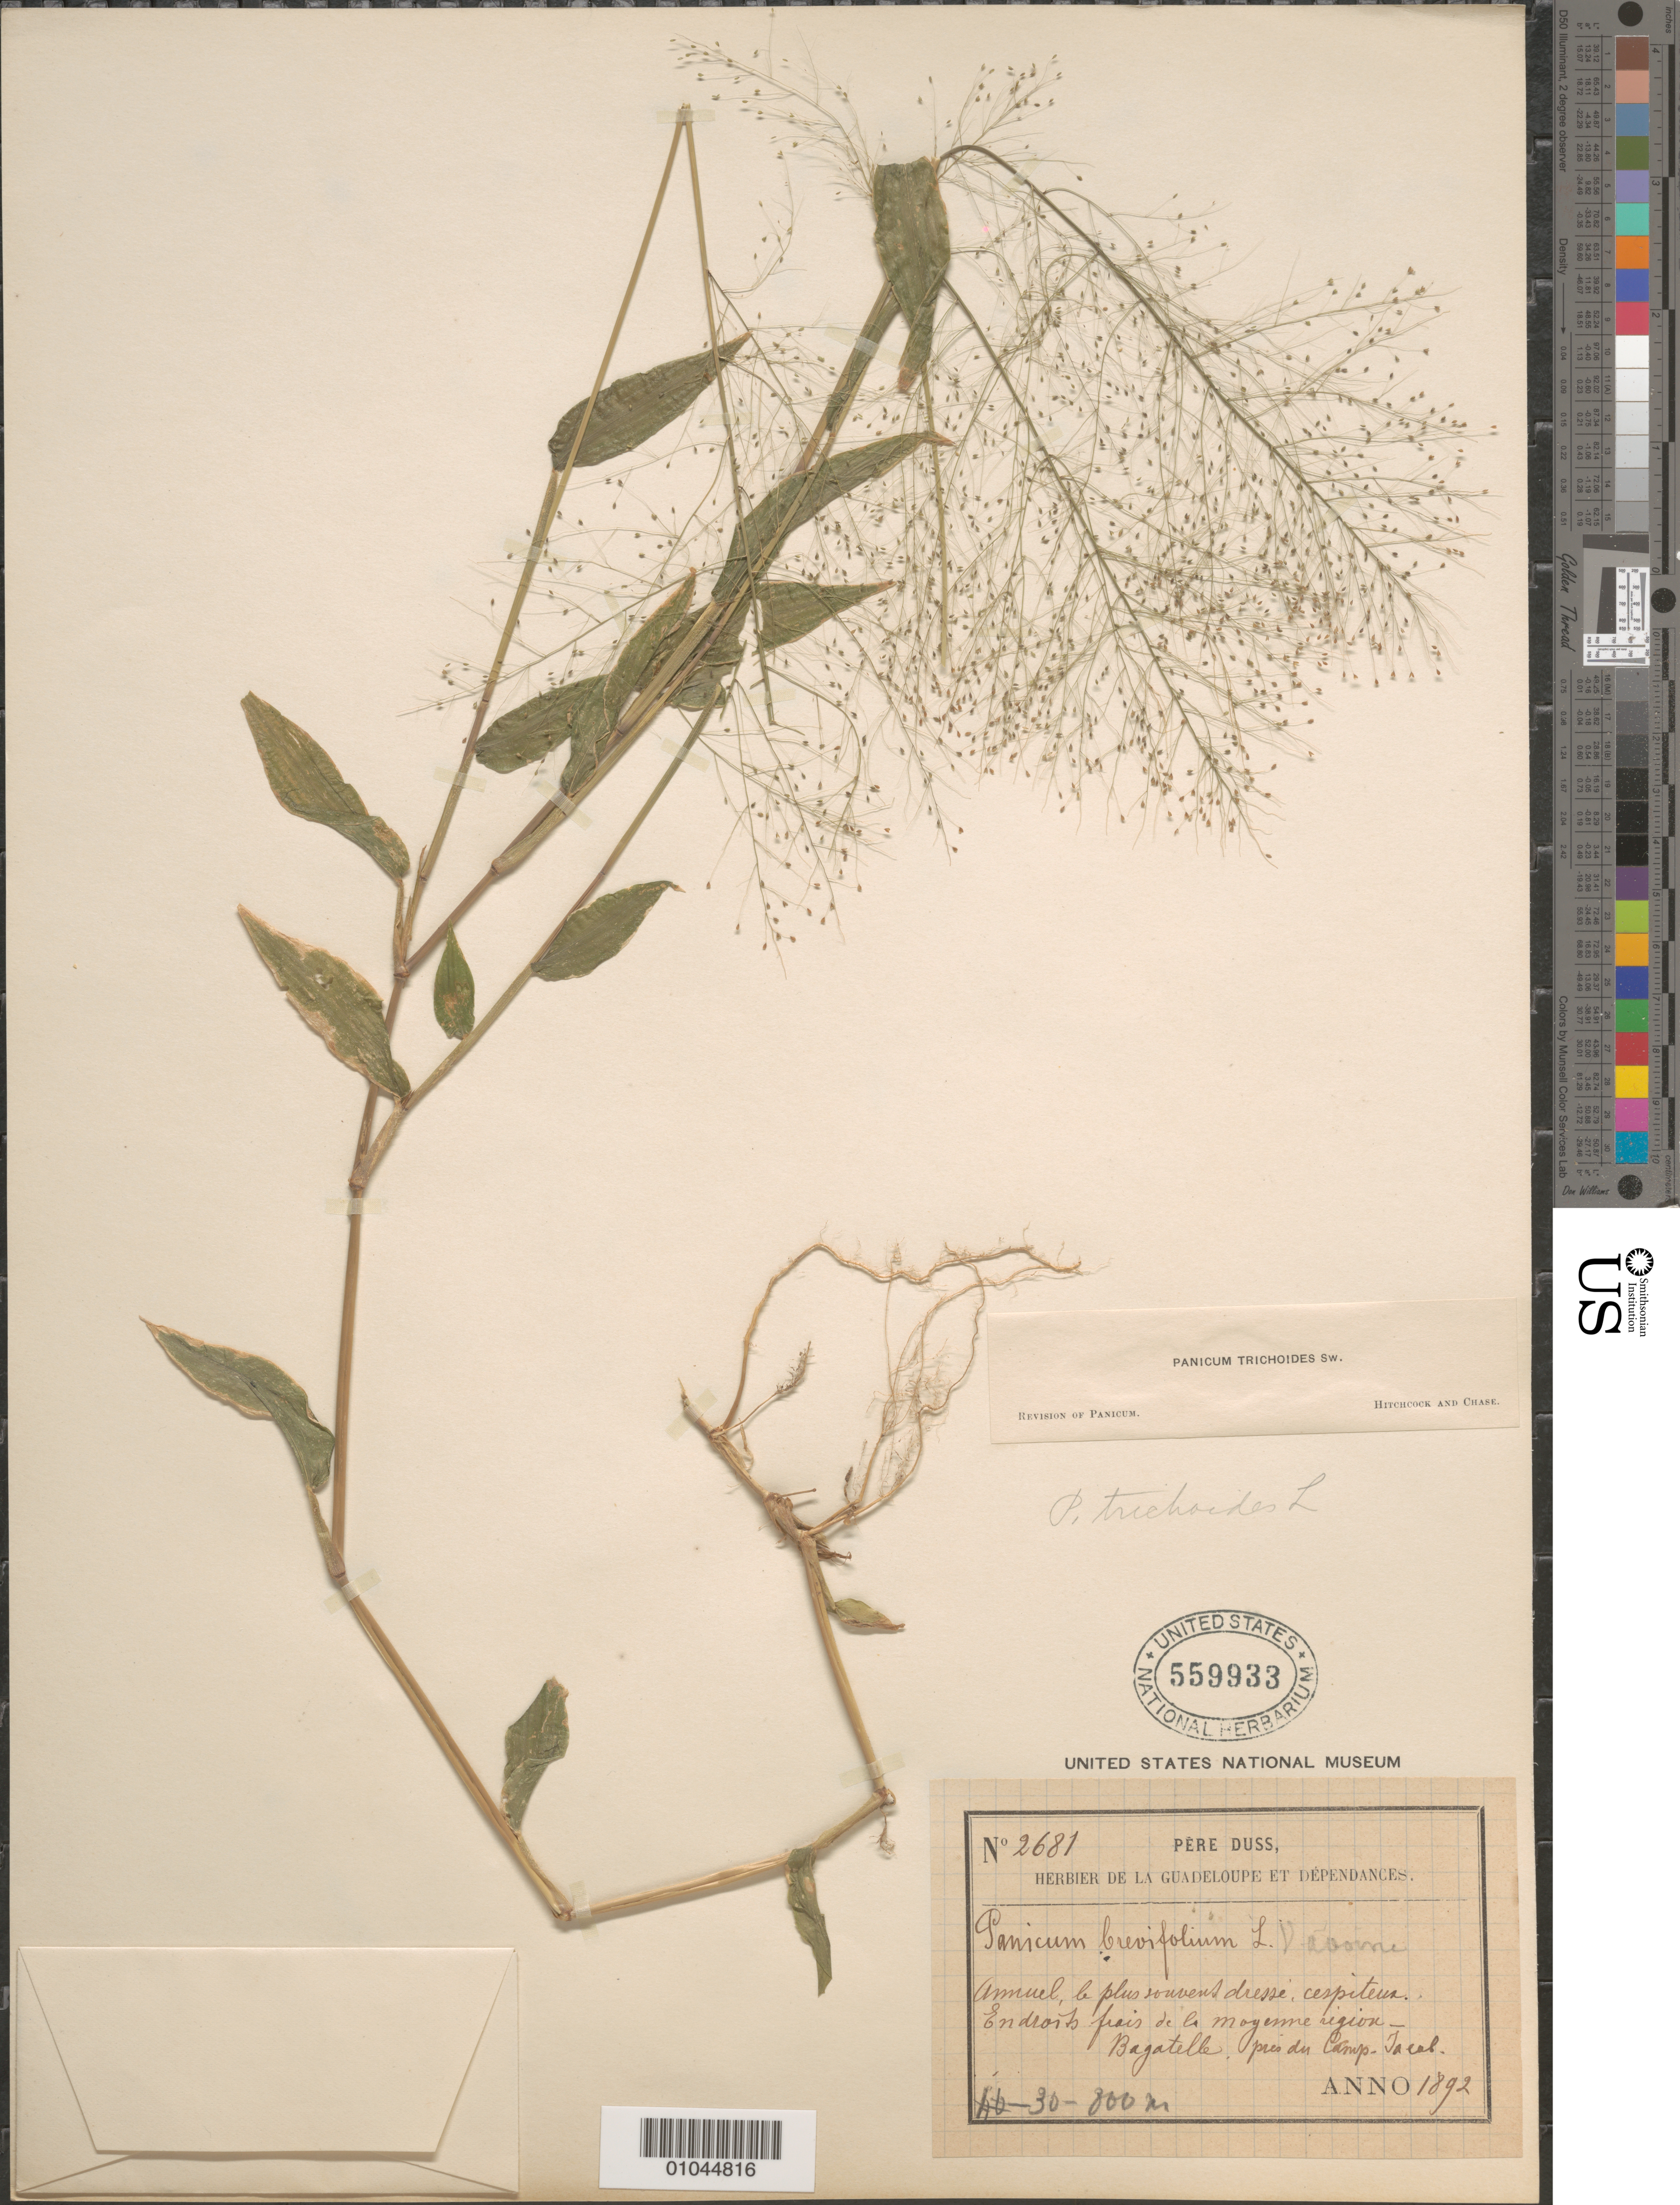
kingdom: Plantae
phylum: Tracheophyta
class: Liliopsida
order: Poales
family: Poaceae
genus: Panicum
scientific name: Panicum trichoides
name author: Sw.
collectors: Père Duss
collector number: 2681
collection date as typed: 1892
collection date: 1892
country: Guadeloupe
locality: Bagatelle, pres de Camp Jacob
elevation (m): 30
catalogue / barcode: US 559933